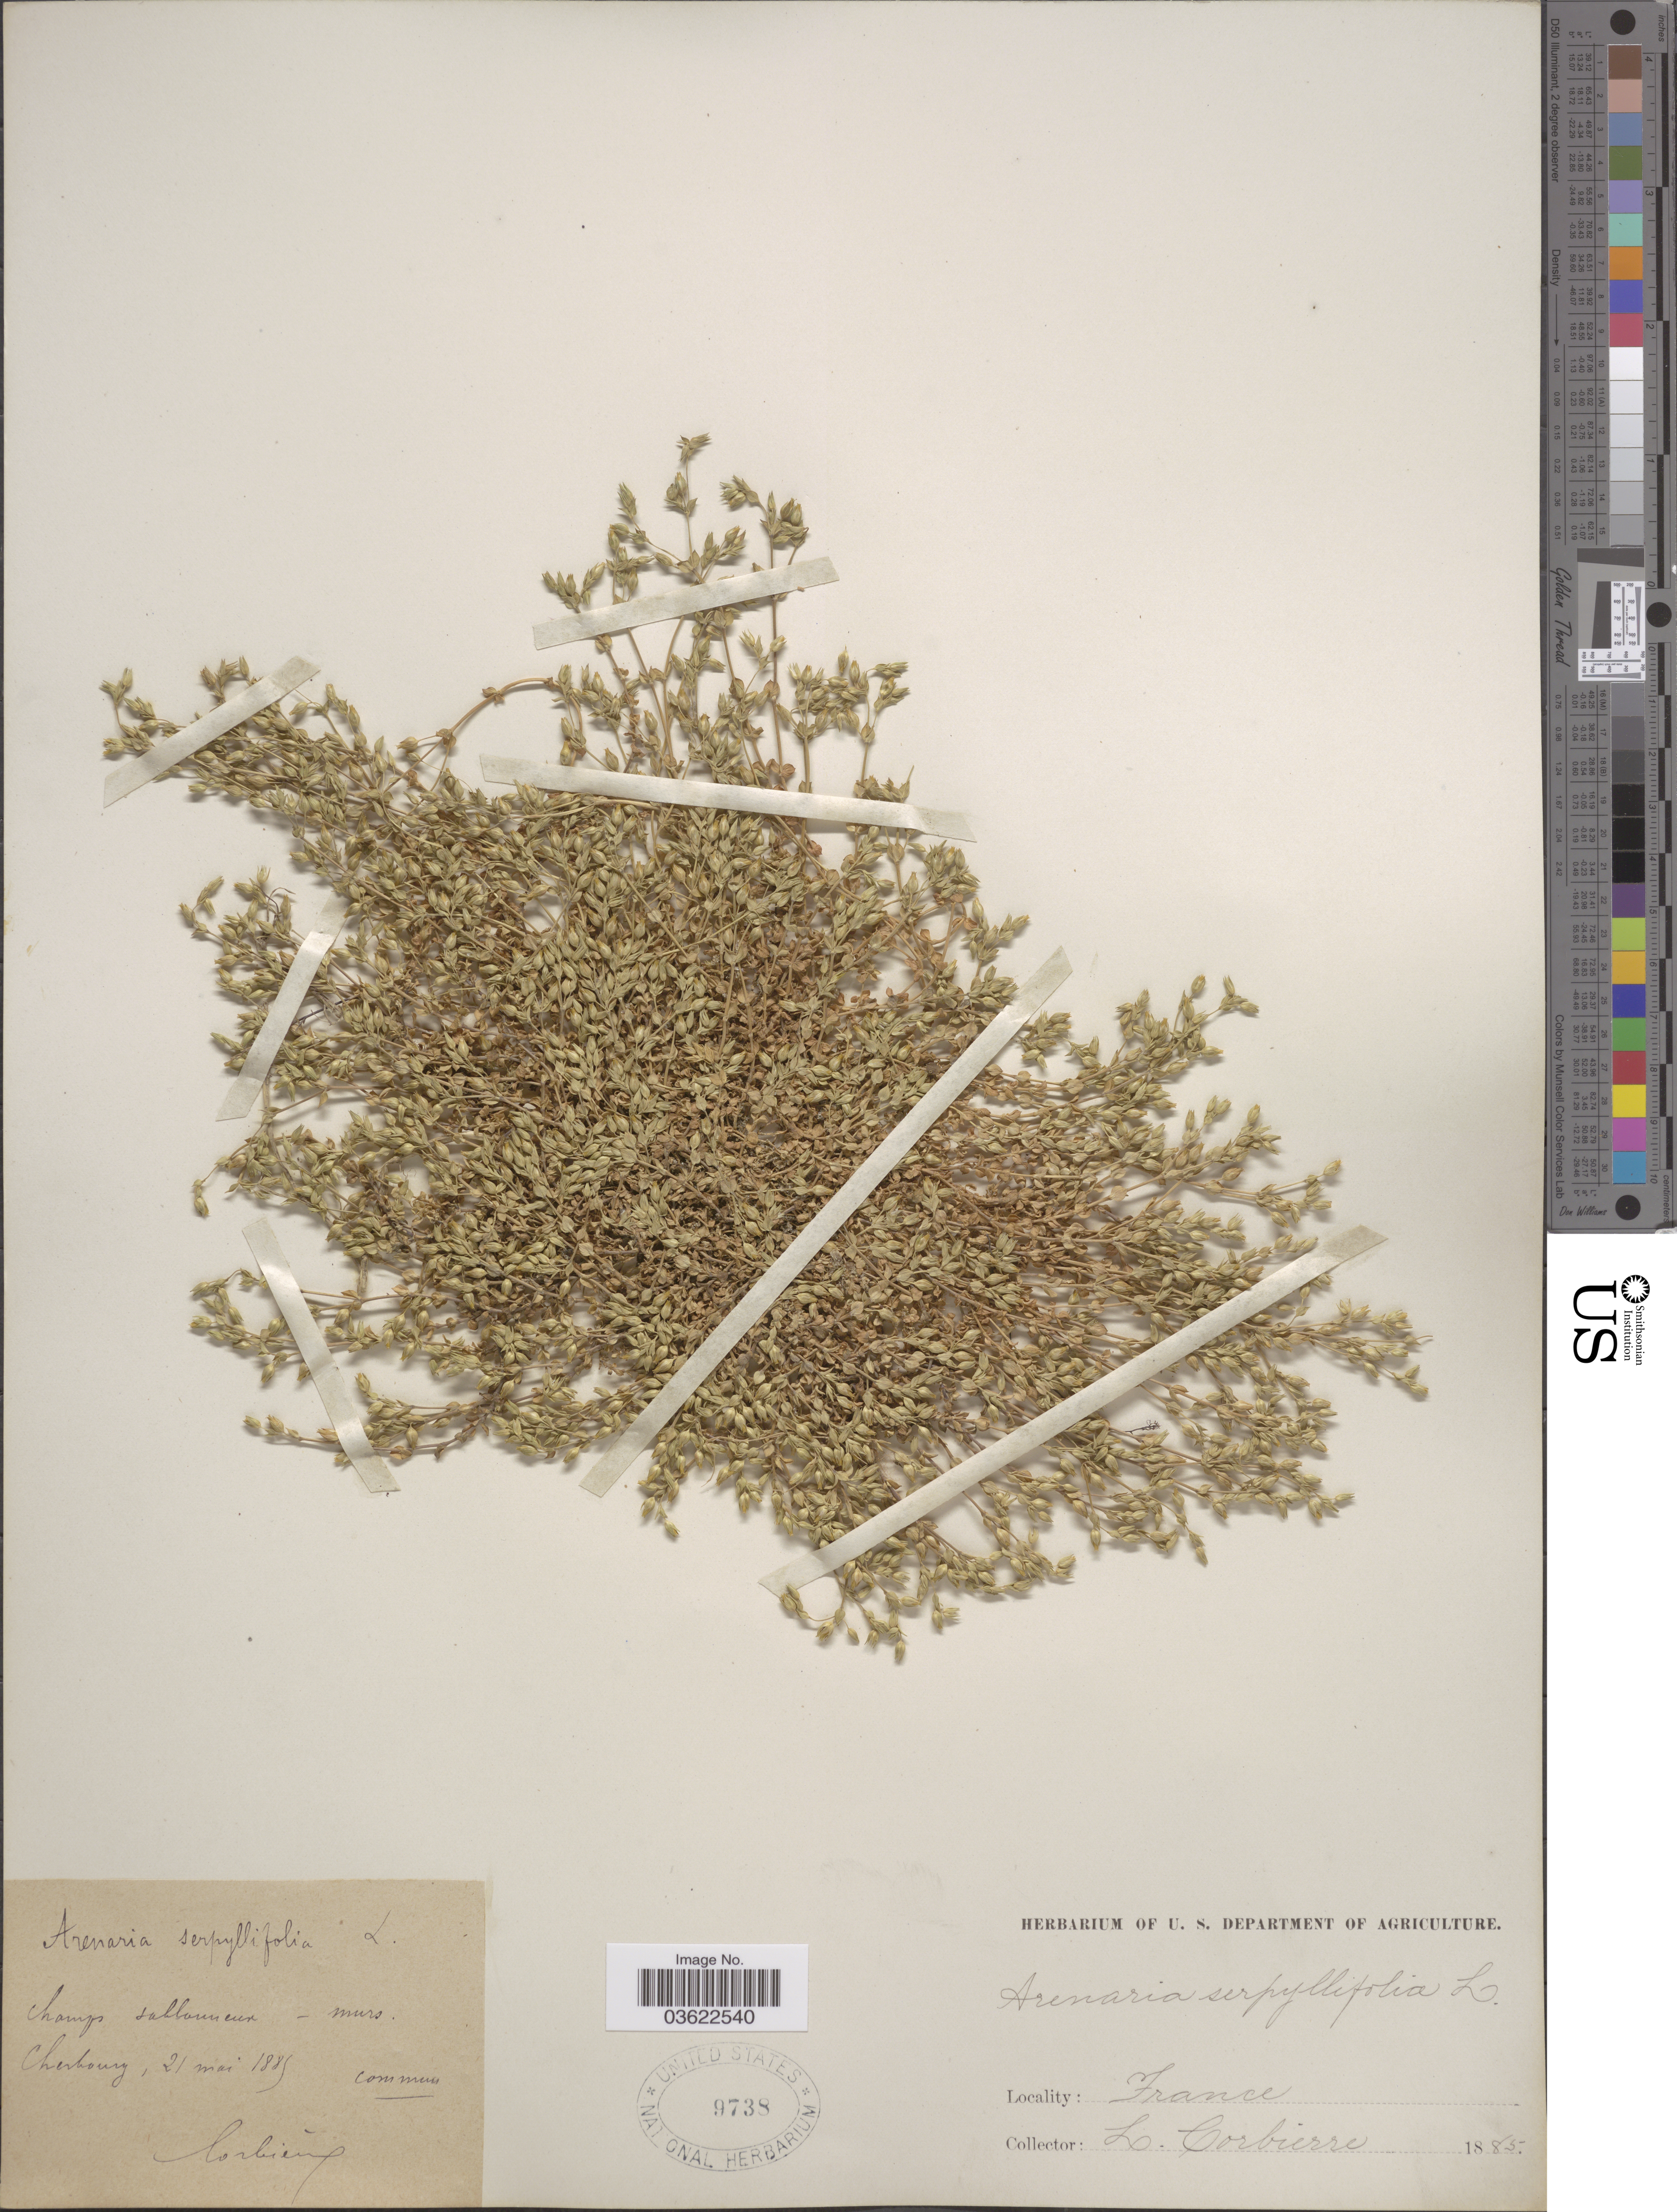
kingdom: Plantae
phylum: Tracheophyta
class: Magnoliopsida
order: Caryophyllales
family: Caryophyllaceae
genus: Arenaria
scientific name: Arenaria serpyllifolia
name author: L.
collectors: L. Corbière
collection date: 1885-05-21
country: France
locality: Cherbourg.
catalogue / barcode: US 9738